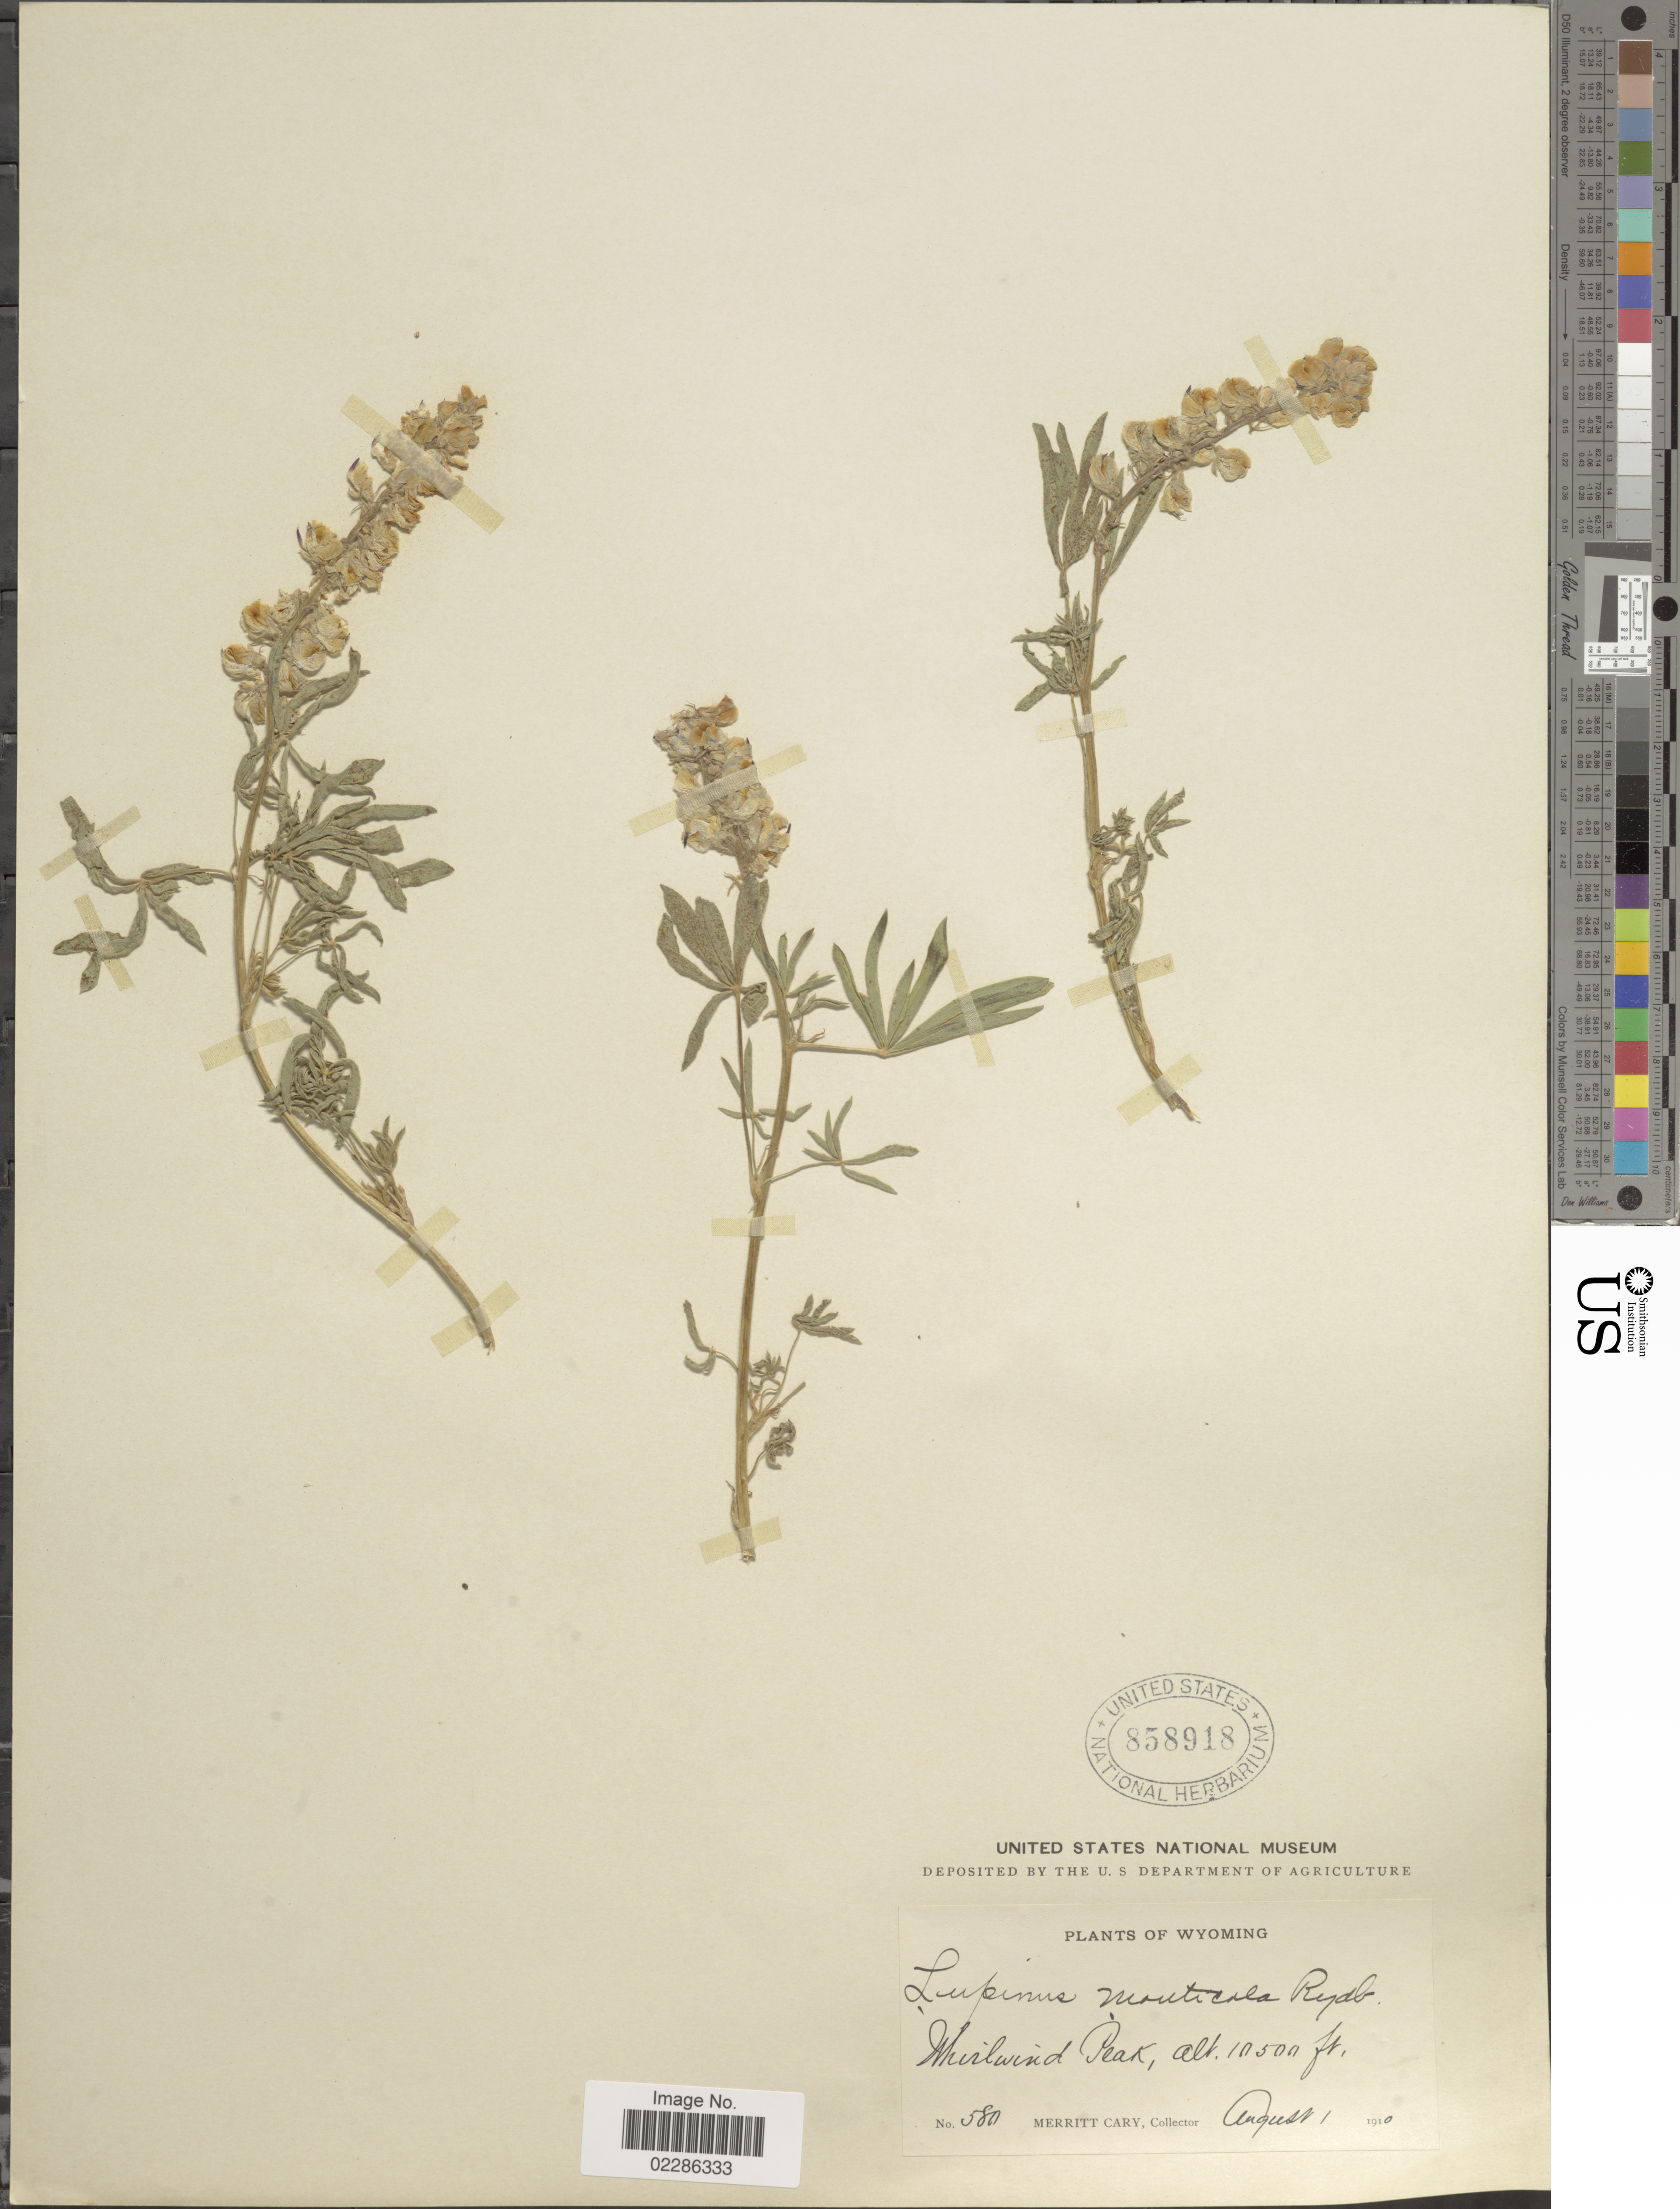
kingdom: Plantae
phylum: Tracheophyta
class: Magnoliopsida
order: Fabales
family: Fabaceae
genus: Lupinus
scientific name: Lupinus monticola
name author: Rydb.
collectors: M. Cary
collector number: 580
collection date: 1910-08-01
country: United States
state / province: Wyoming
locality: Whirlwind Peak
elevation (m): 3200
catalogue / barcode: US 858918